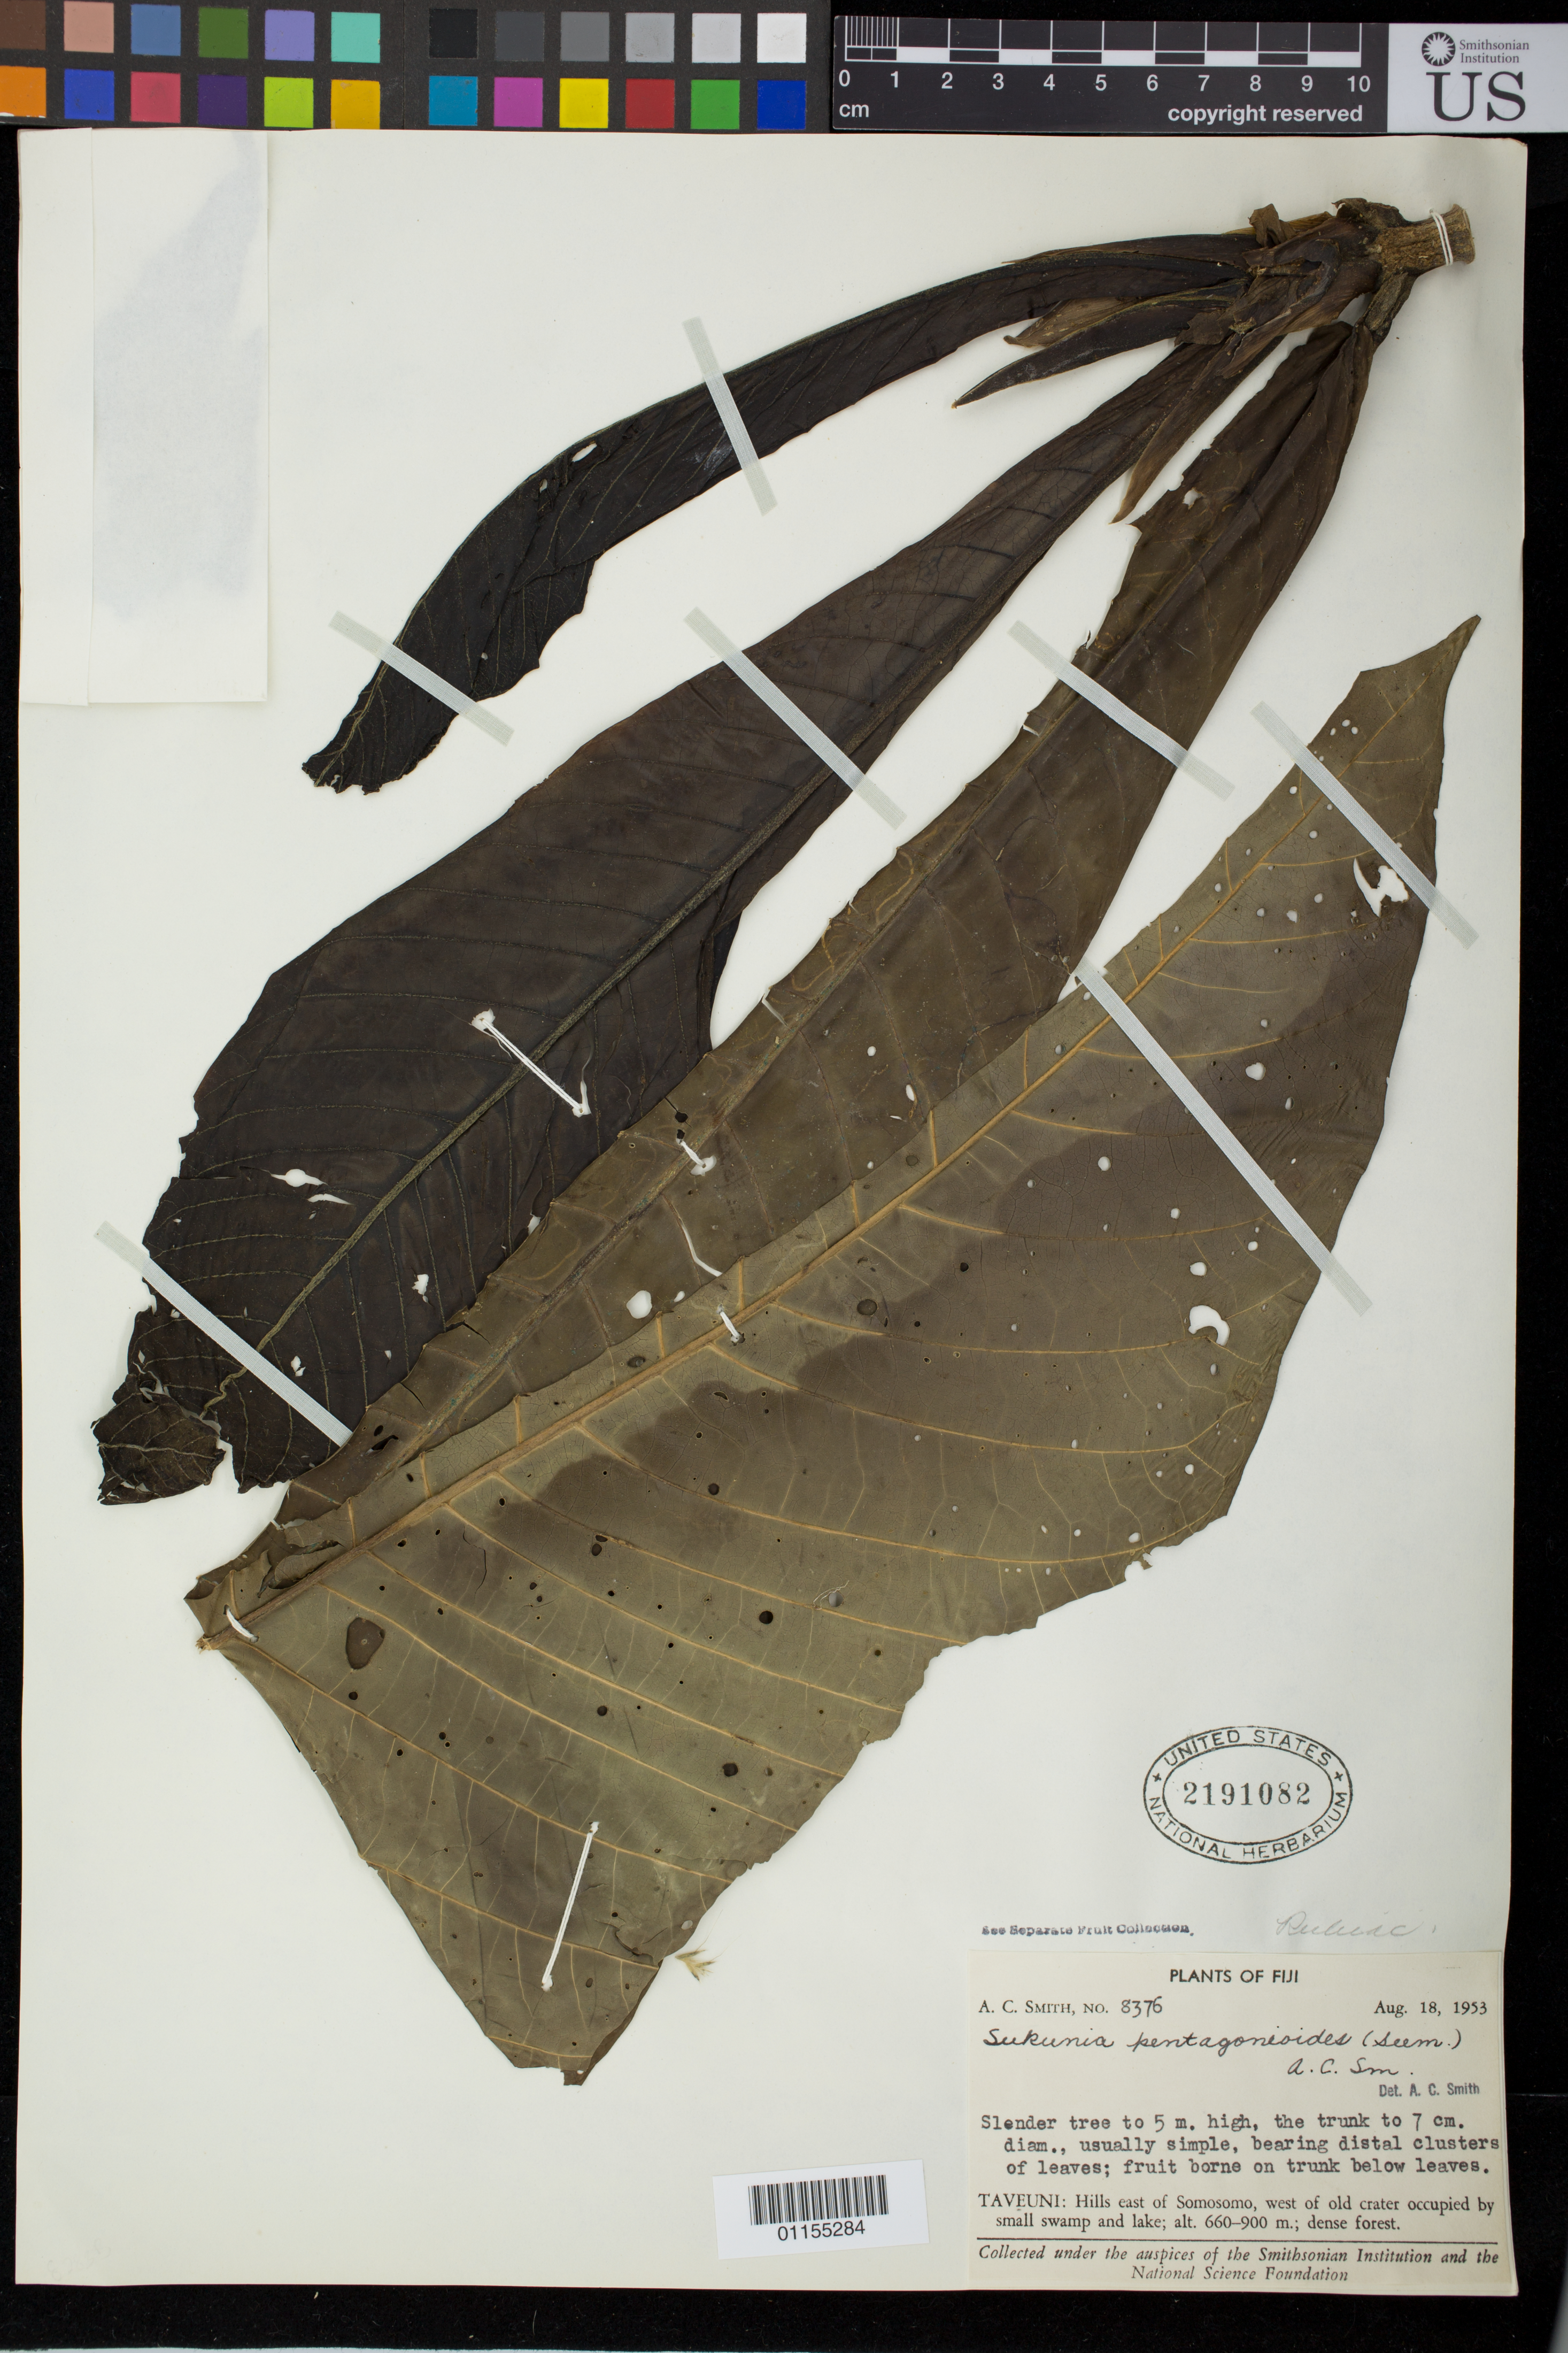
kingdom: Plantae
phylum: Tracheophyta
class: Magnoliopsida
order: Gentianales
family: Rubiaceae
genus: Sukunia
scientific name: Sukunia pentagonioides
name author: (Seem.) A.C. Sm.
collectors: A. C. Smith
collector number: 8376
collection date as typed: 18 Aug 1953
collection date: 1953-08-18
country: Fiji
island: Taveuni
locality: Taveuni, hills e of somosomo, w of old crater occupied by small swamp and lake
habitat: dense forest.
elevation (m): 660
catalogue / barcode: US 2191082